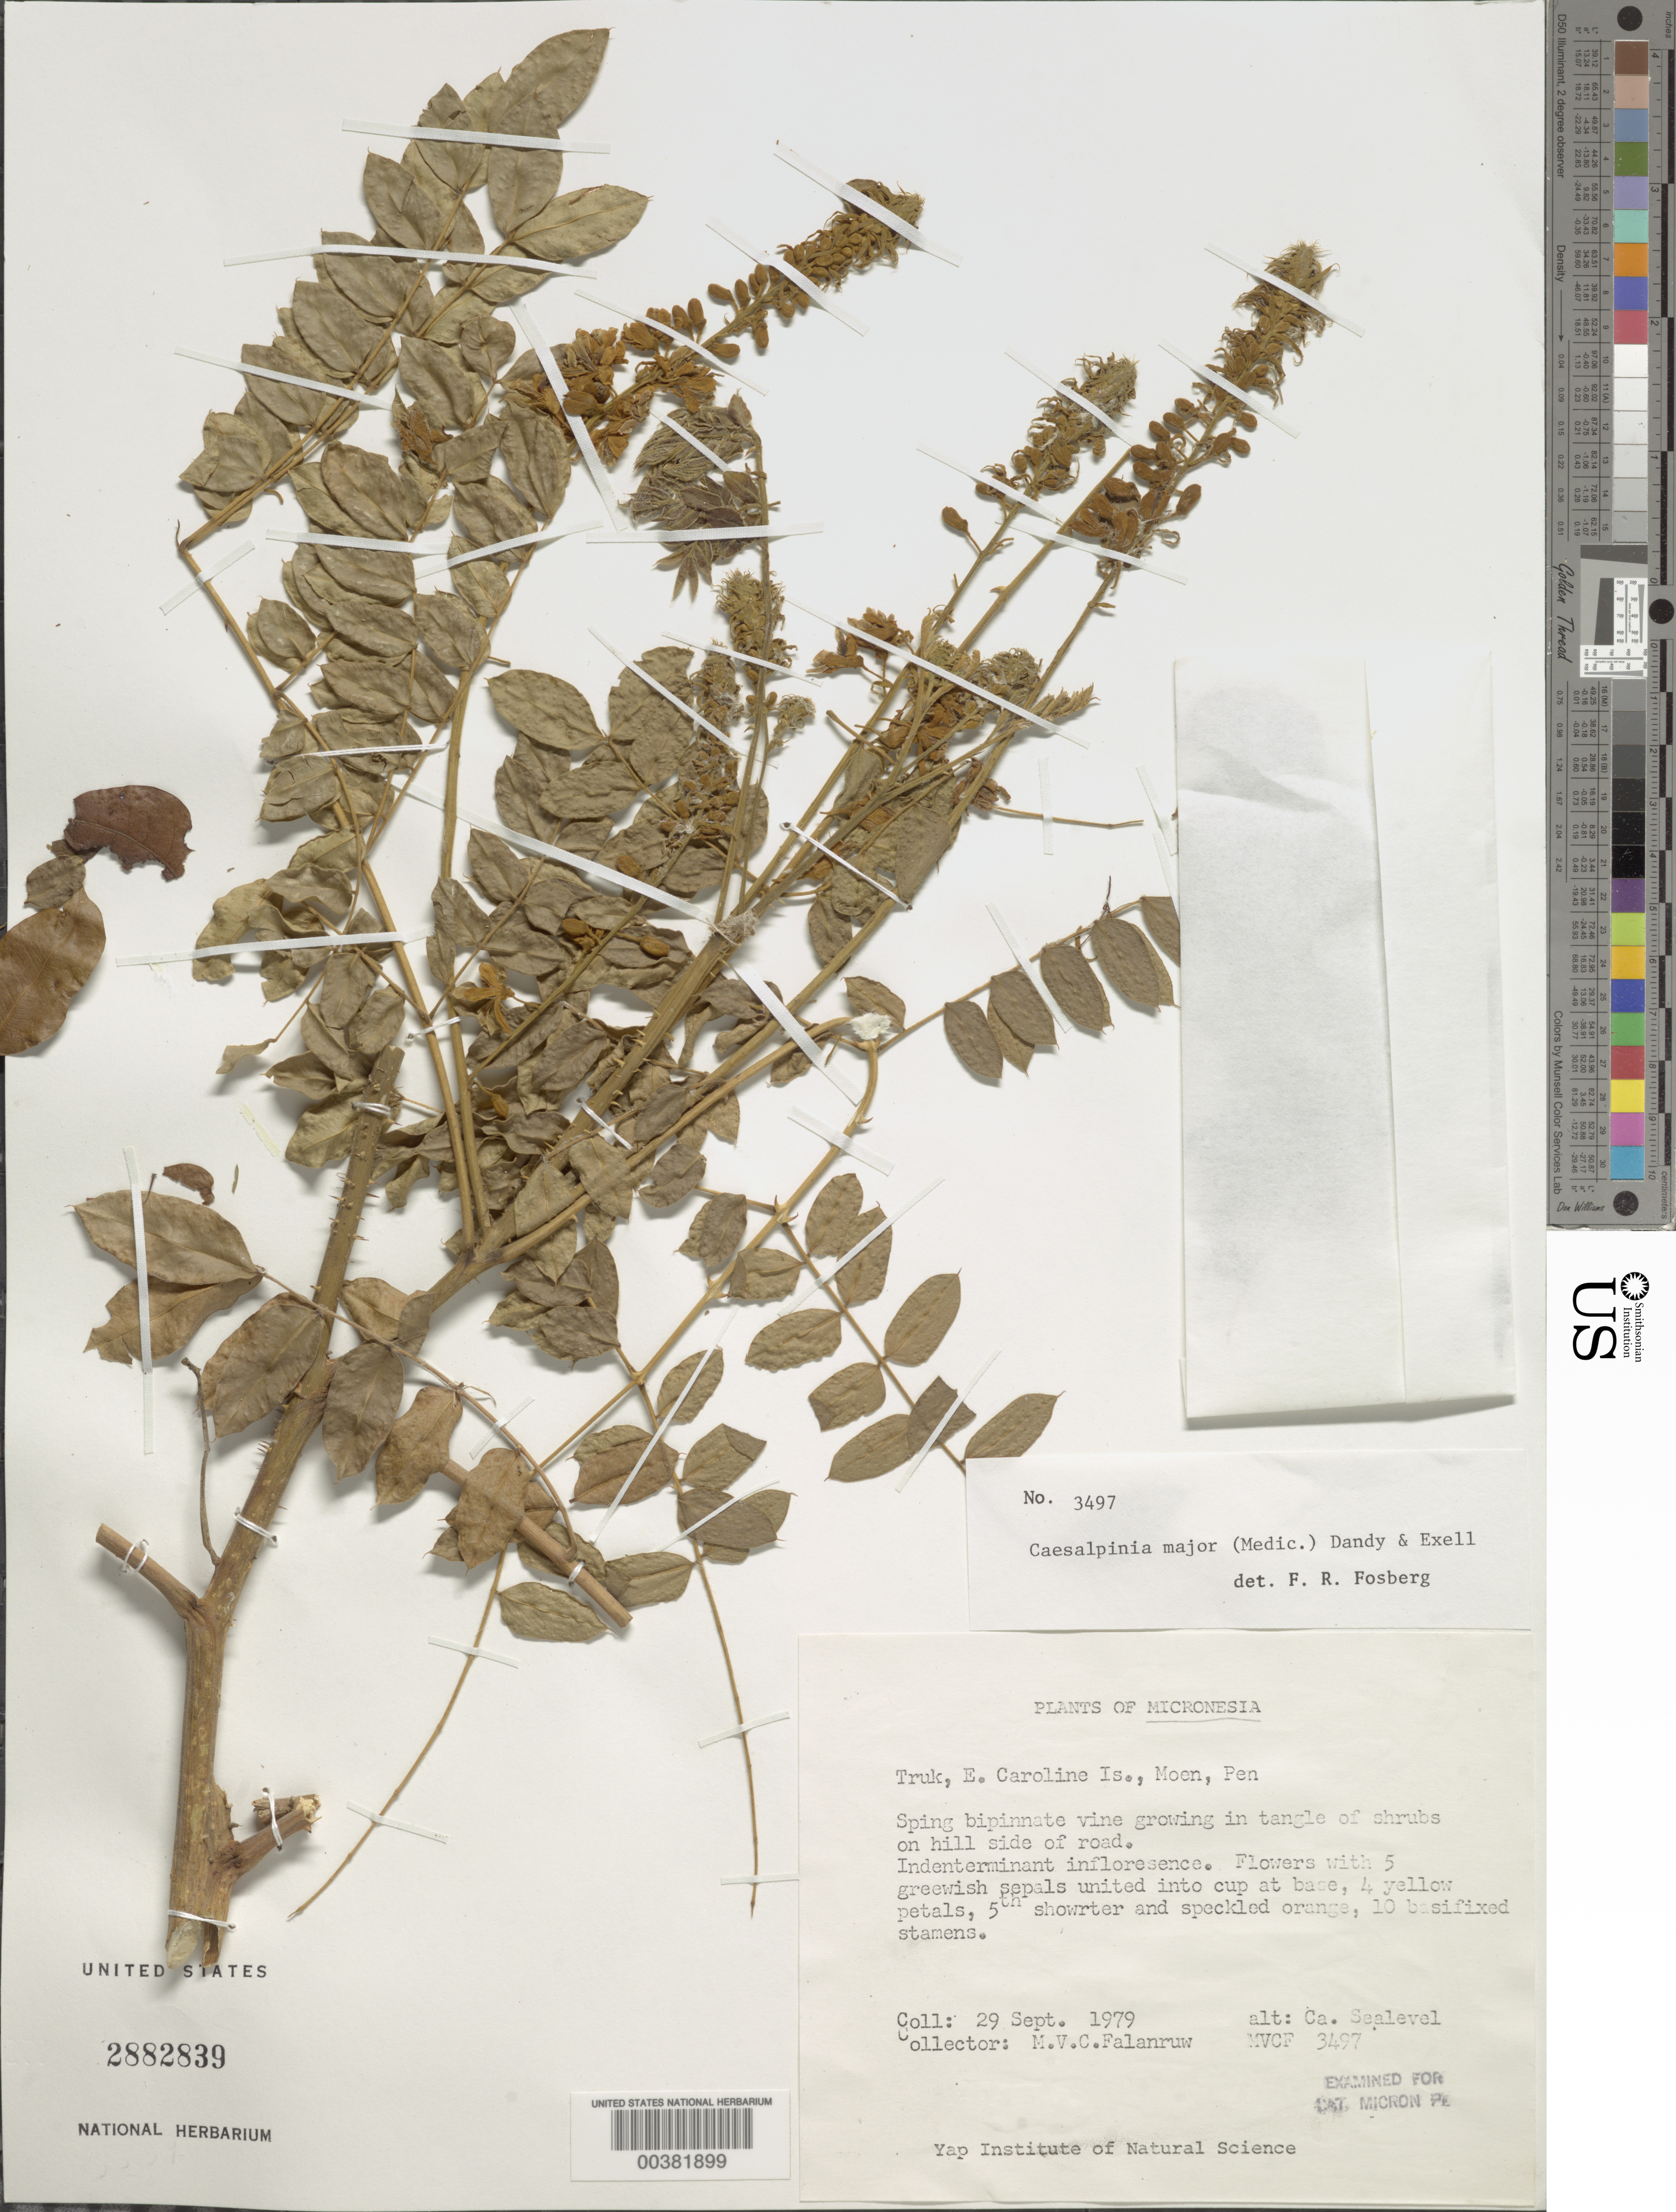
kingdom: Plantae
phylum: Tracheophyta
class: Magnoliopsida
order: Fabales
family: Fabaceae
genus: Guilandina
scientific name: Guilandina major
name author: (Medik.) Small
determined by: Wagner, W. L., (BOT), Smithsonian Institution - National Museum of Natural History (UNITED STATES)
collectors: M. V. Falanruw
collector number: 3497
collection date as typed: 29 Sep 1979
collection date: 1979-09-29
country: Micronesia, Federated States of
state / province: Truk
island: Moen [Wono]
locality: Moen, pen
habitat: On hill side of road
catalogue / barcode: US 2882839